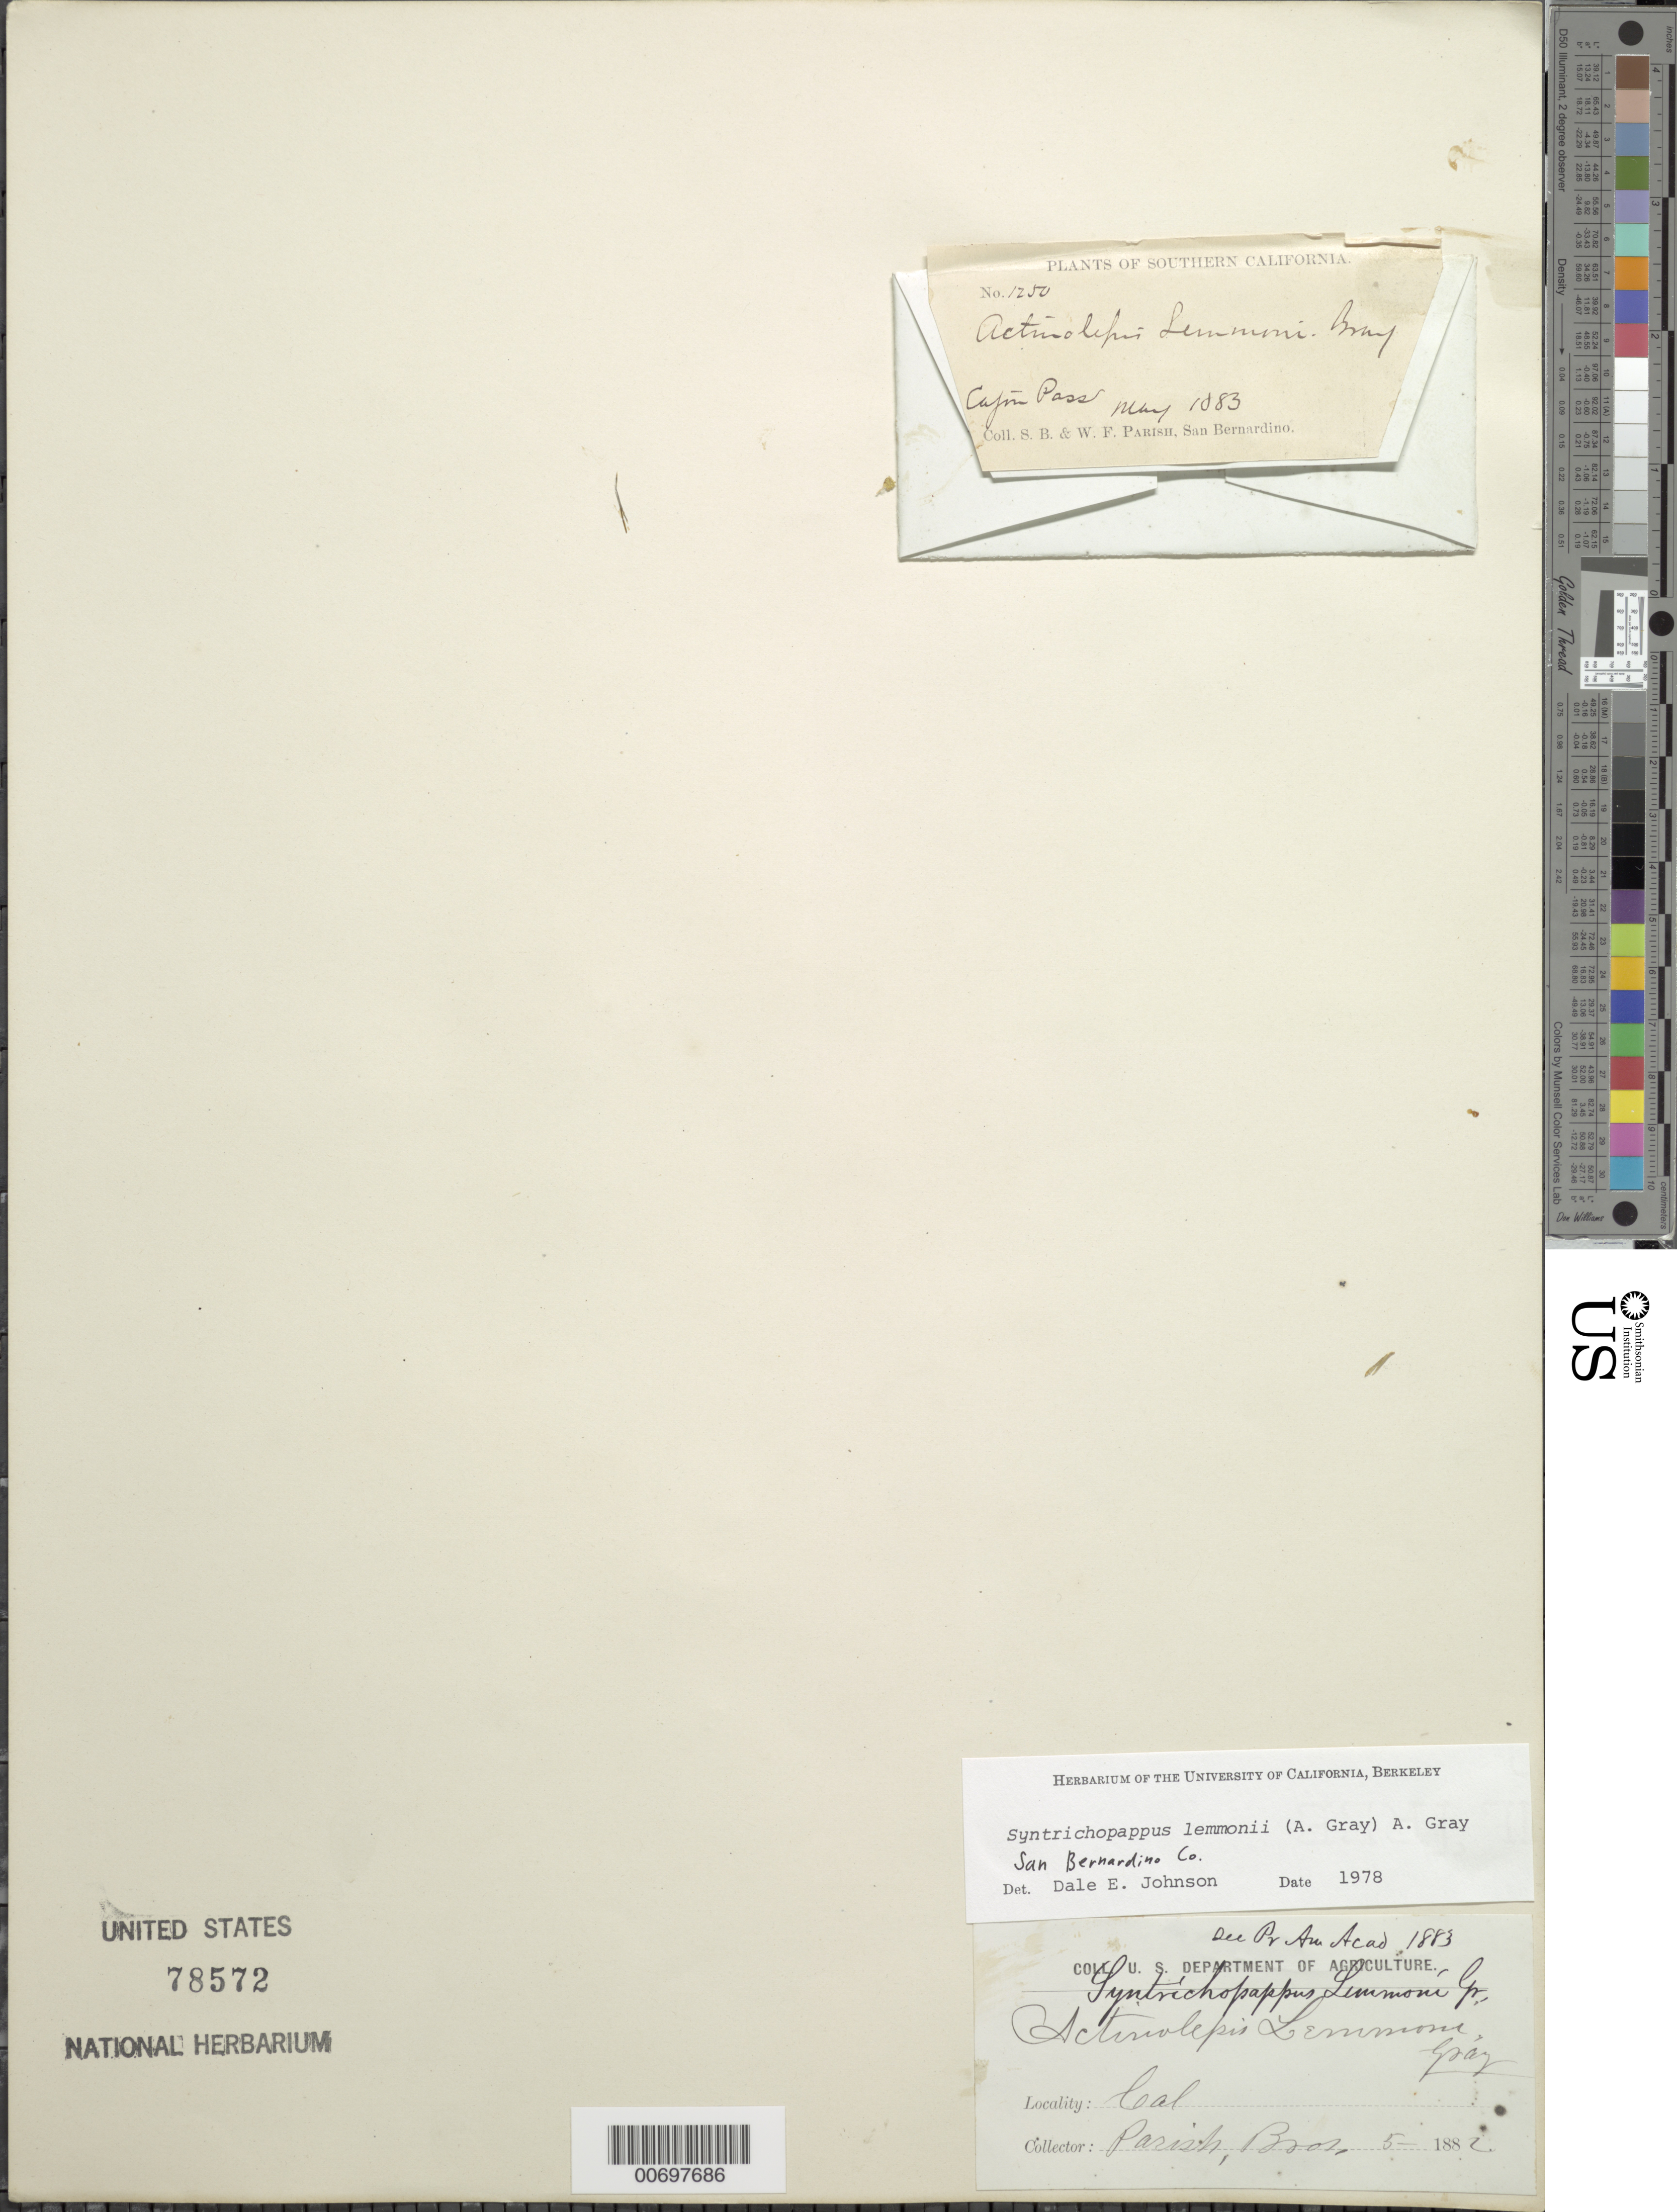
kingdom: Plantae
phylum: Tracheophyta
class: Magnoliopsida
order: Asterales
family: Asteraceae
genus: Syntrichopappus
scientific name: Syntrichopappus lemmonii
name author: (A. Gray) A. Gray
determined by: Johnson, D. E.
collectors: S. B. Parish & W. F. Parish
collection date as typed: May 1882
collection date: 1882-05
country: United States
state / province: California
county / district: San Bernardino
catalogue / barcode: US 78572